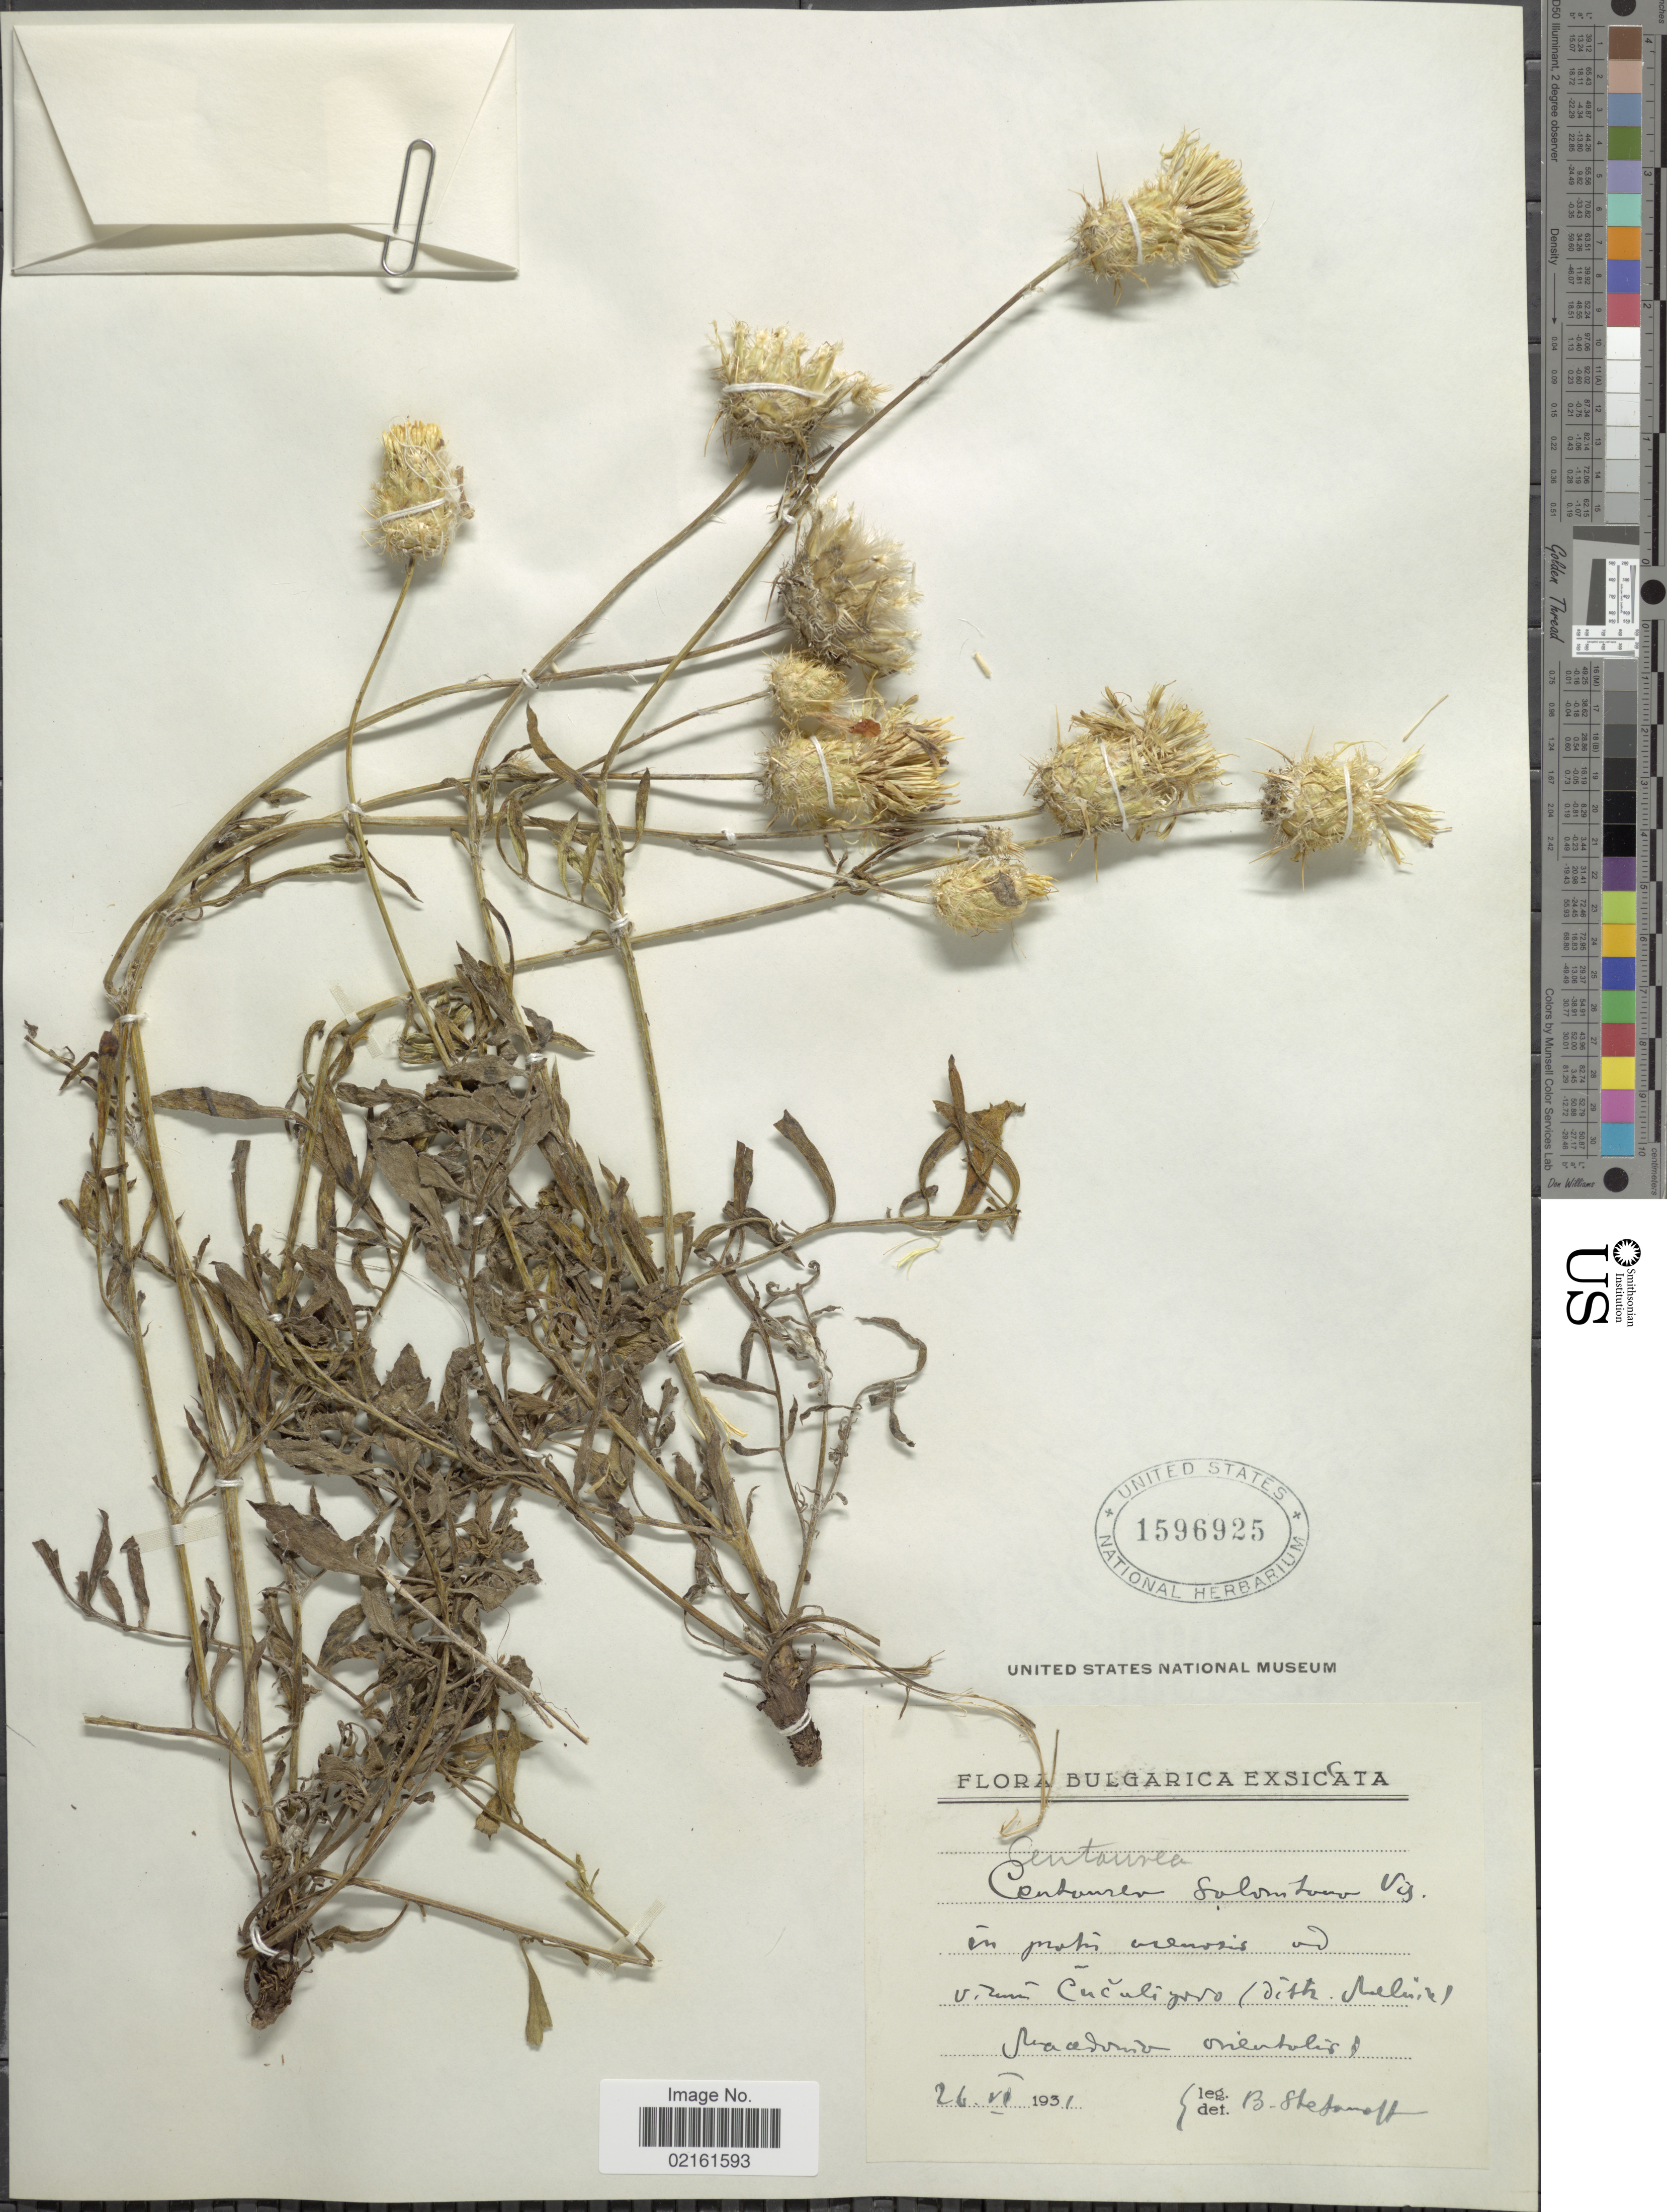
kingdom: Plantae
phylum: Tracheophyta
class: Magnoliopsida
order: Asterales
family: Asteraceae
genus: Centaurea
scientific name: Centaurea salonitana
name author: Vis.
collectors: B. Stefanoff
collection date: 1931-06-26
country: Bulgaria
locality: In pratis orenosis ad v. zeni Cuculigodo (Distr. Meluin) Macedonia orientalis [interpreted]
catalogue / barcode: US 1596925